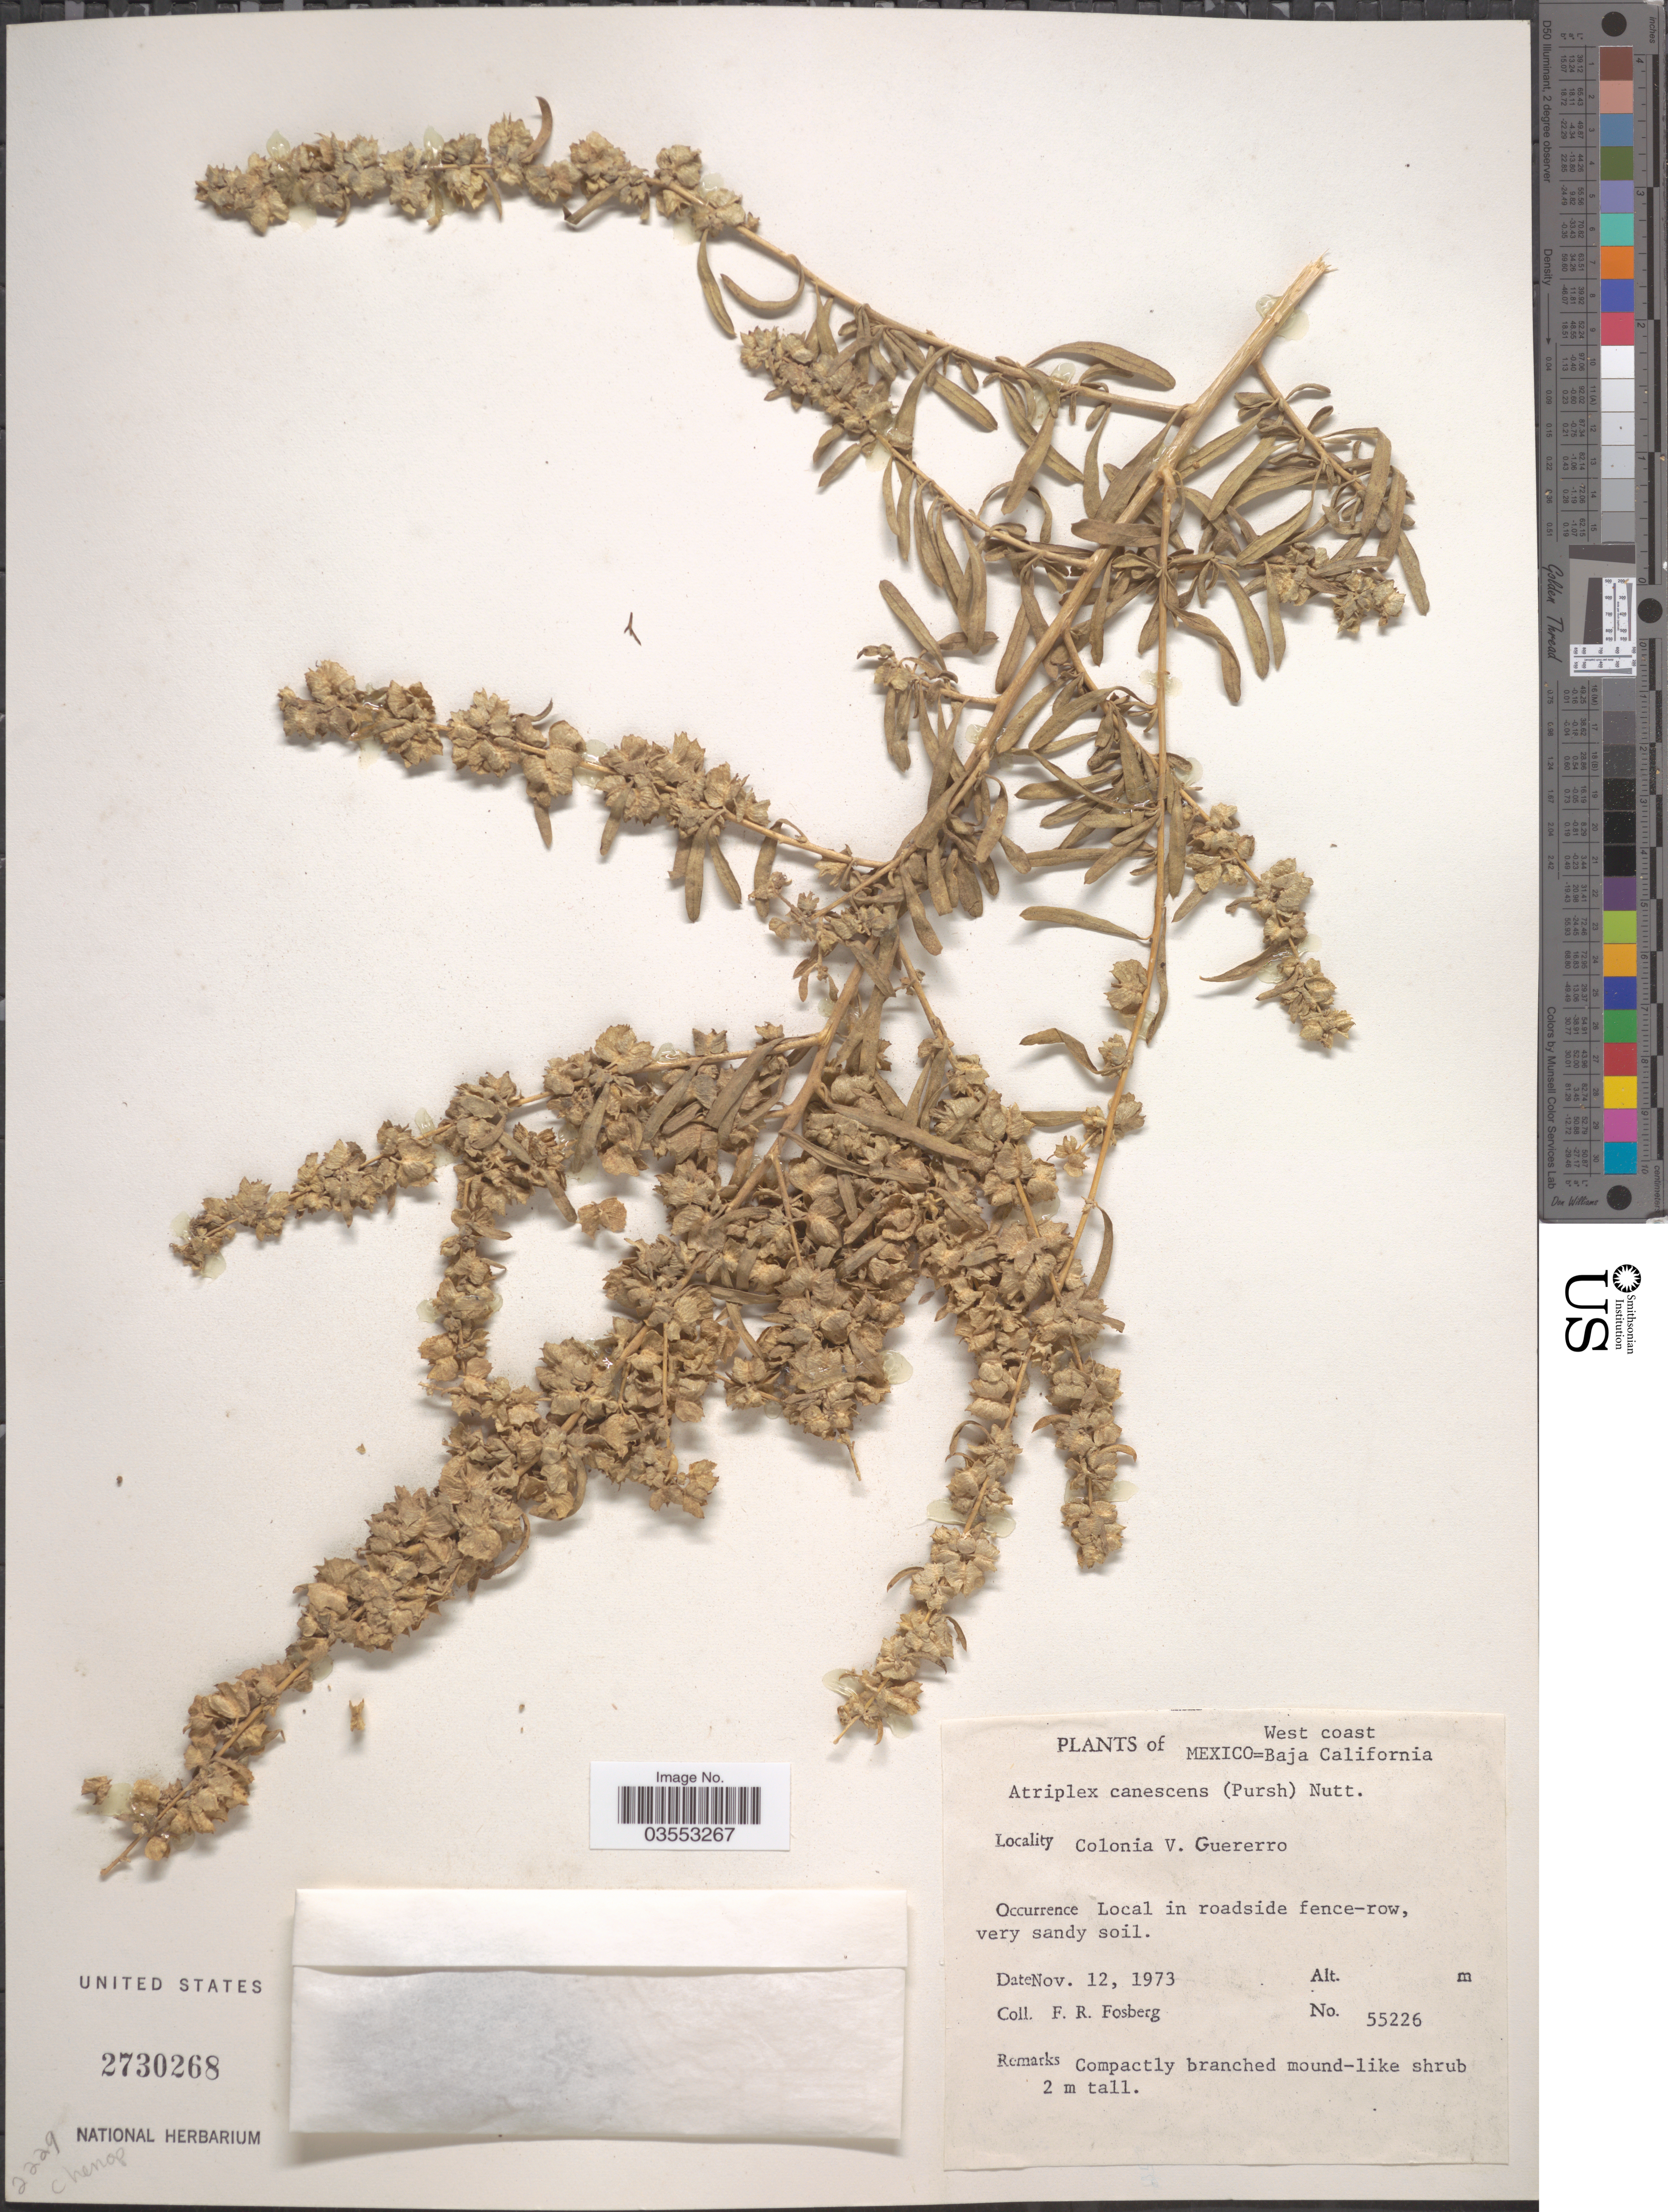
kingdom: Plantae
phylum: Tracheophyta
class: Magnoliopsida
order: Caryophyllales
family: Amaranthaceae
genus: Atriplex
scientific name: Atriplex canescens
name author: (Pursh) Nutt.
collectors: F. R. Fosberg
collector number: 55226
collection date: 1973-11-12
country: Mexico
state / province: Baja California Norte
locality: West coast. Colonia V. Guererro.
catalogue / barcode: US 2730268